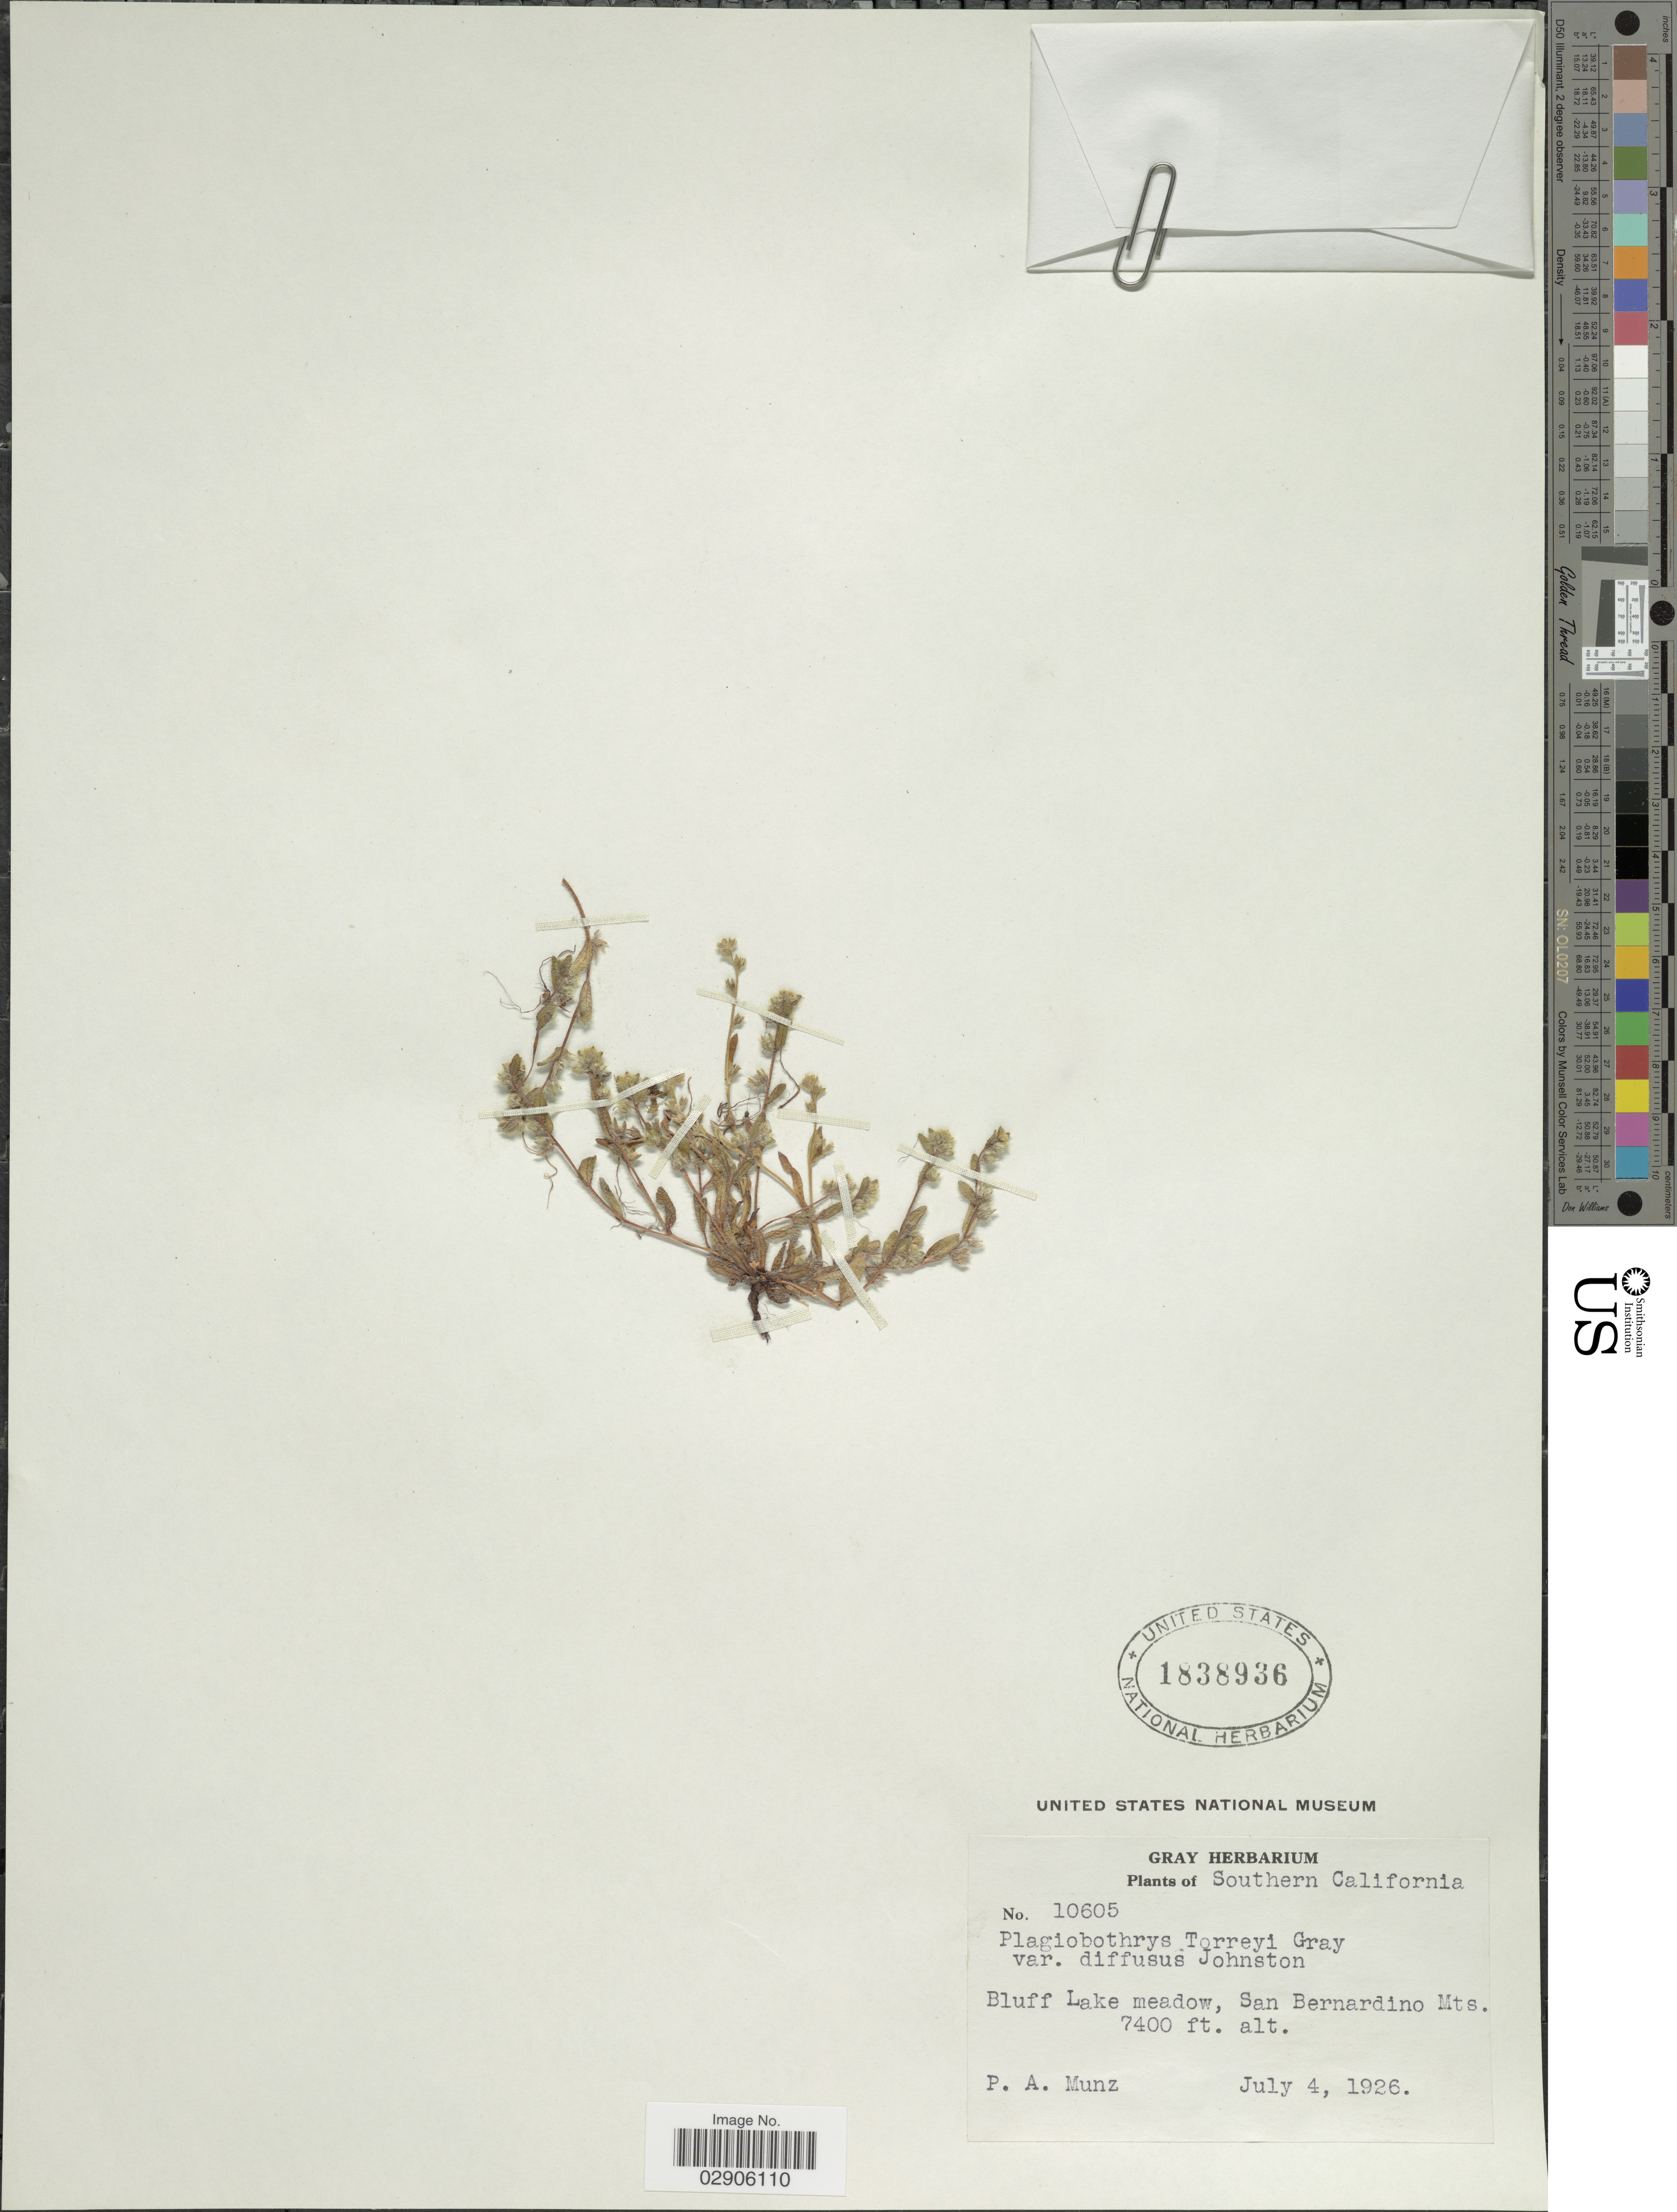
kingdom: Plantae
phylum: Tracheophyta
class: Magnoliopsida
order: Boraginales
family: Boraginaceae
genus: Plagiobothrys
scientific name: Plagiobothrys torreyi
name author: A. Gray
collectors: P. A. Munz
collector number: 10605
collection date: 1926-07-04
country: United States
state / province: California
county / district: San Bernardino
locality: Southern California, Bluff Lake Meadow, San Bernardino Mts.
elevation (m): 2256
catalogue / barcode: US 1838936